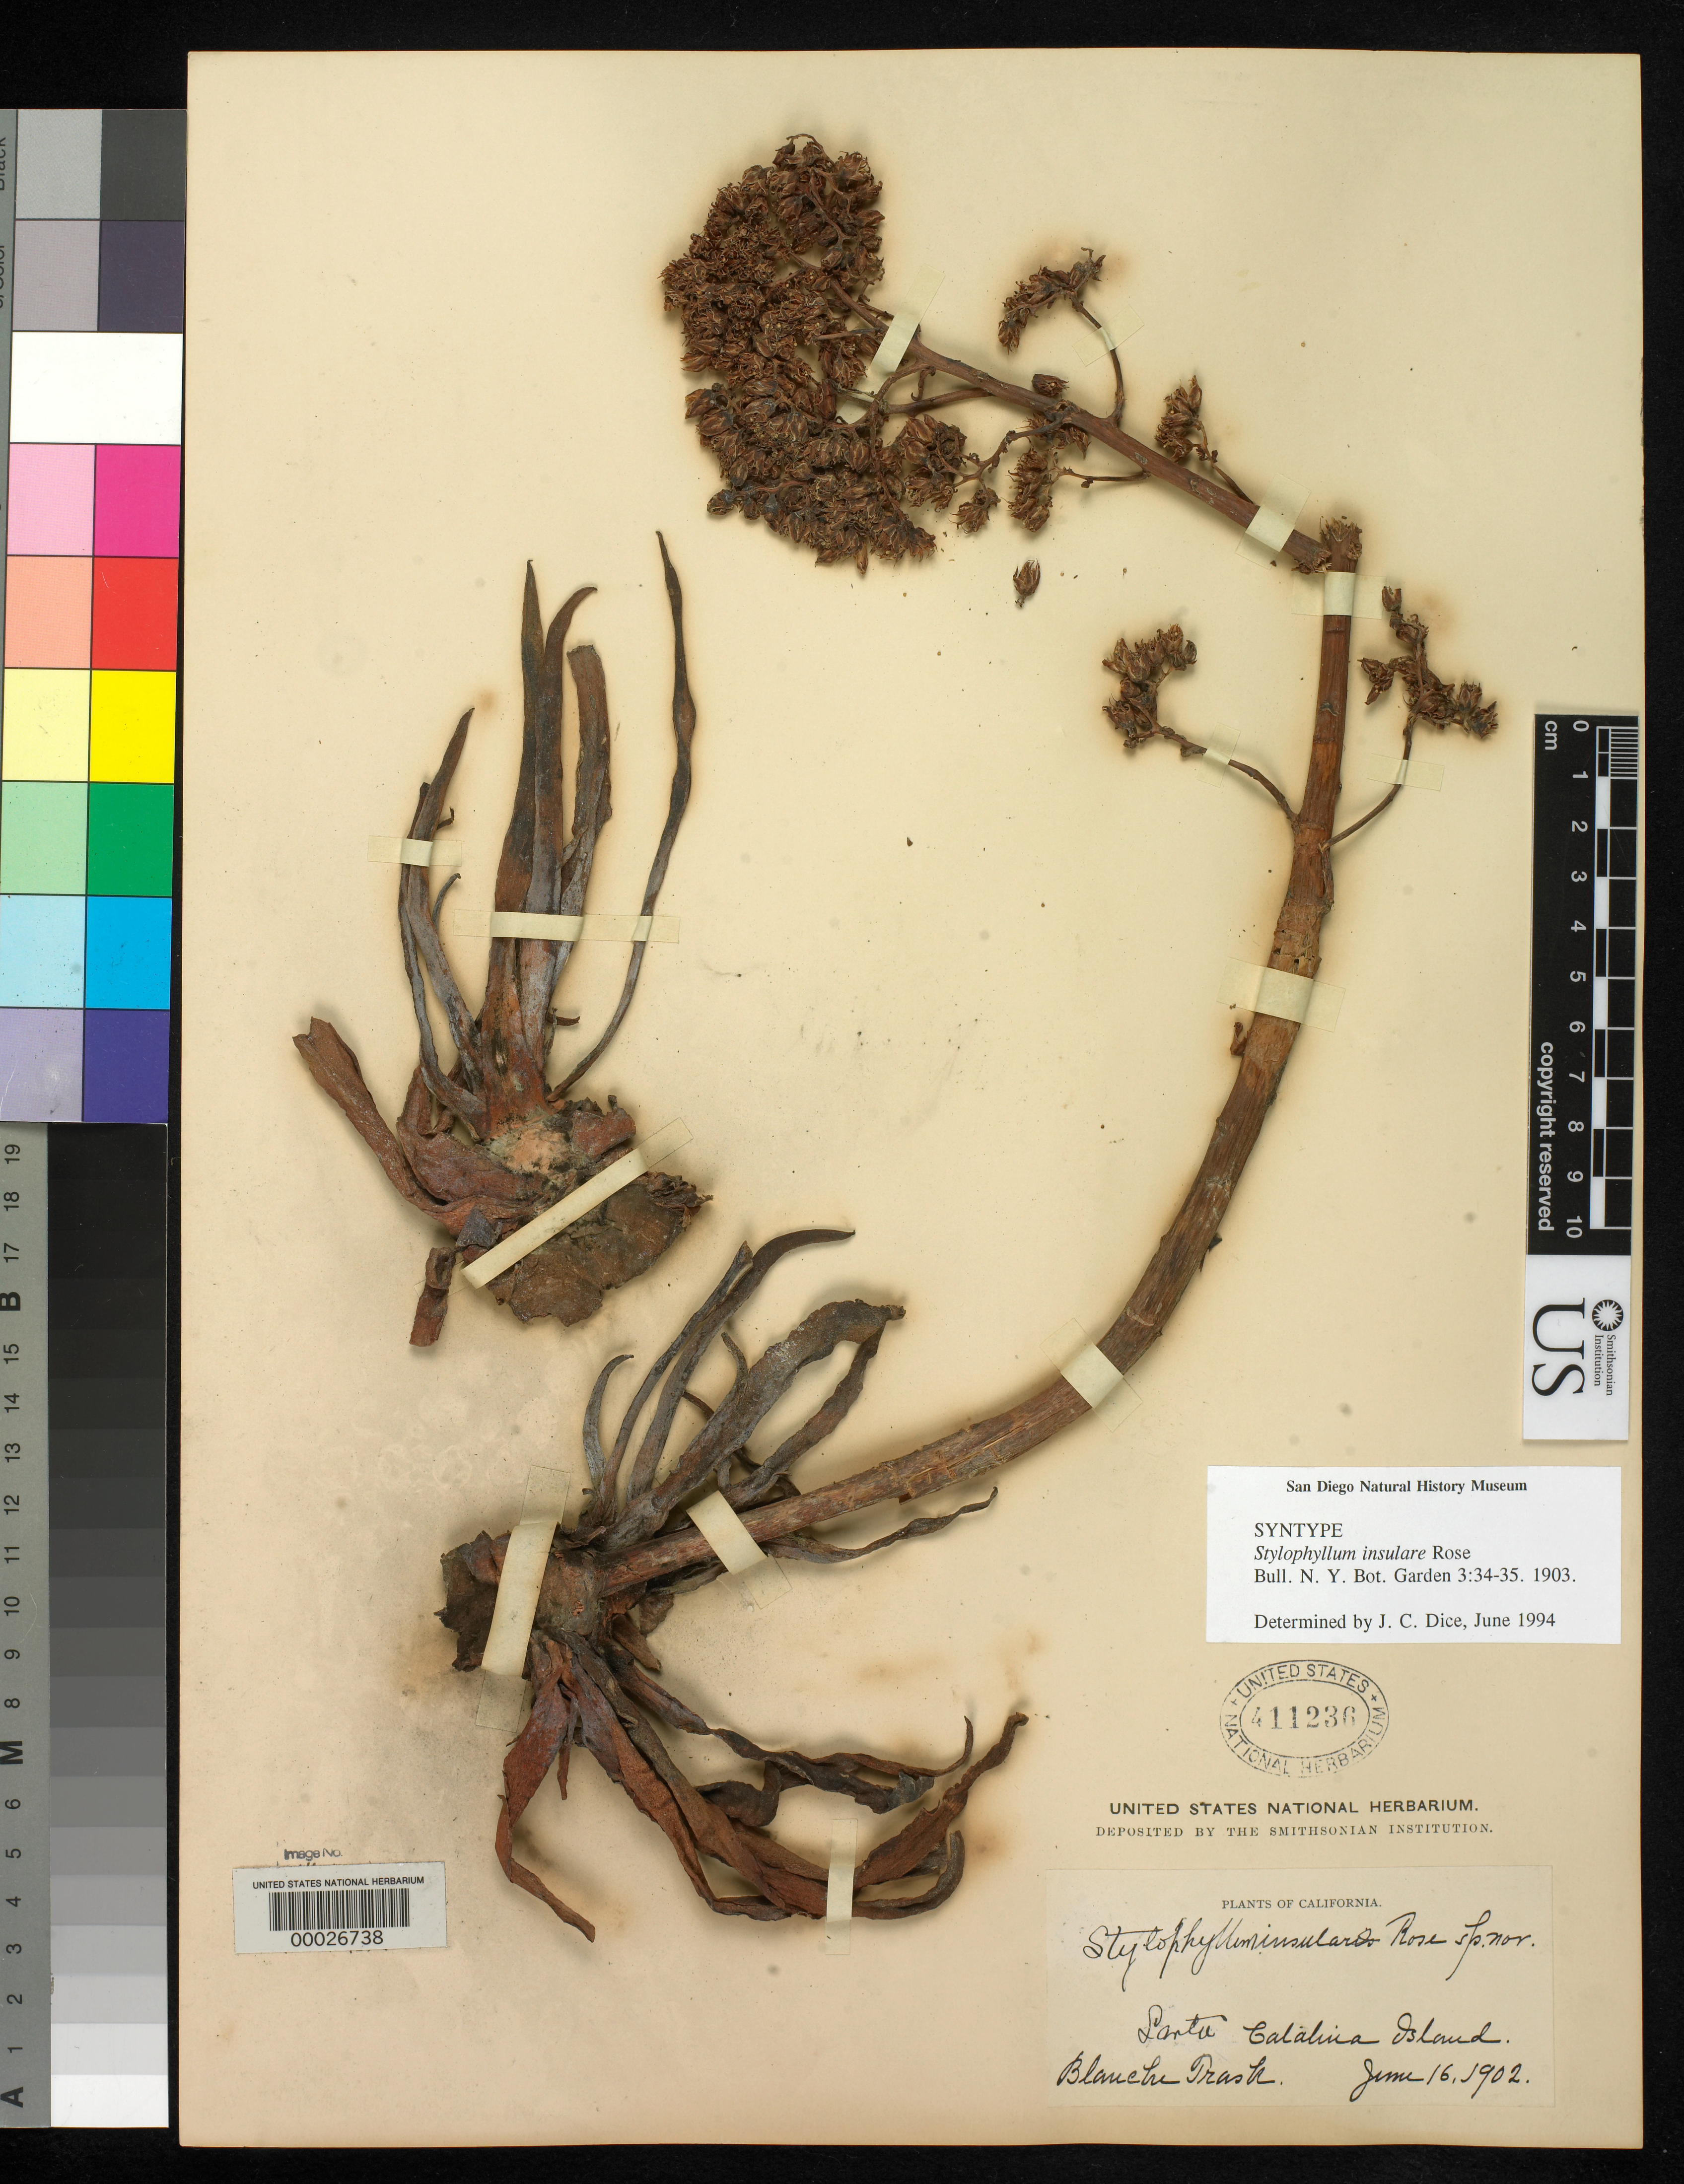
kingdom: Plantae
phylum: Tracheophyta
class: Magnoliopsida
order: Saxifragales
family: Crassulaceae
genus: Stylophyllum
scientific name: Stylophyllum insulare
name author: Rose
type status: Type Collection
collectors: B. Trask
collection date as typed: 16 Jun 1902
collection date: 1902-06-16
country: United States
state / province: California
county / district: Los Angeles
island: Santa Catalina Island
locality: Santa Catalina Island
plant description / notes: Annotated by J.C. Dice (1994) as "syntype". One of two original sheets at US (USNH 411235, 411236), neither annotated or cited as "type" by Rose and neither definitely identifiable as holotype. (A third sheet, USNH 267967, with same label data but as "Rose 416" may or may not be part of type collection.)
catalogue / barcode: US 411236